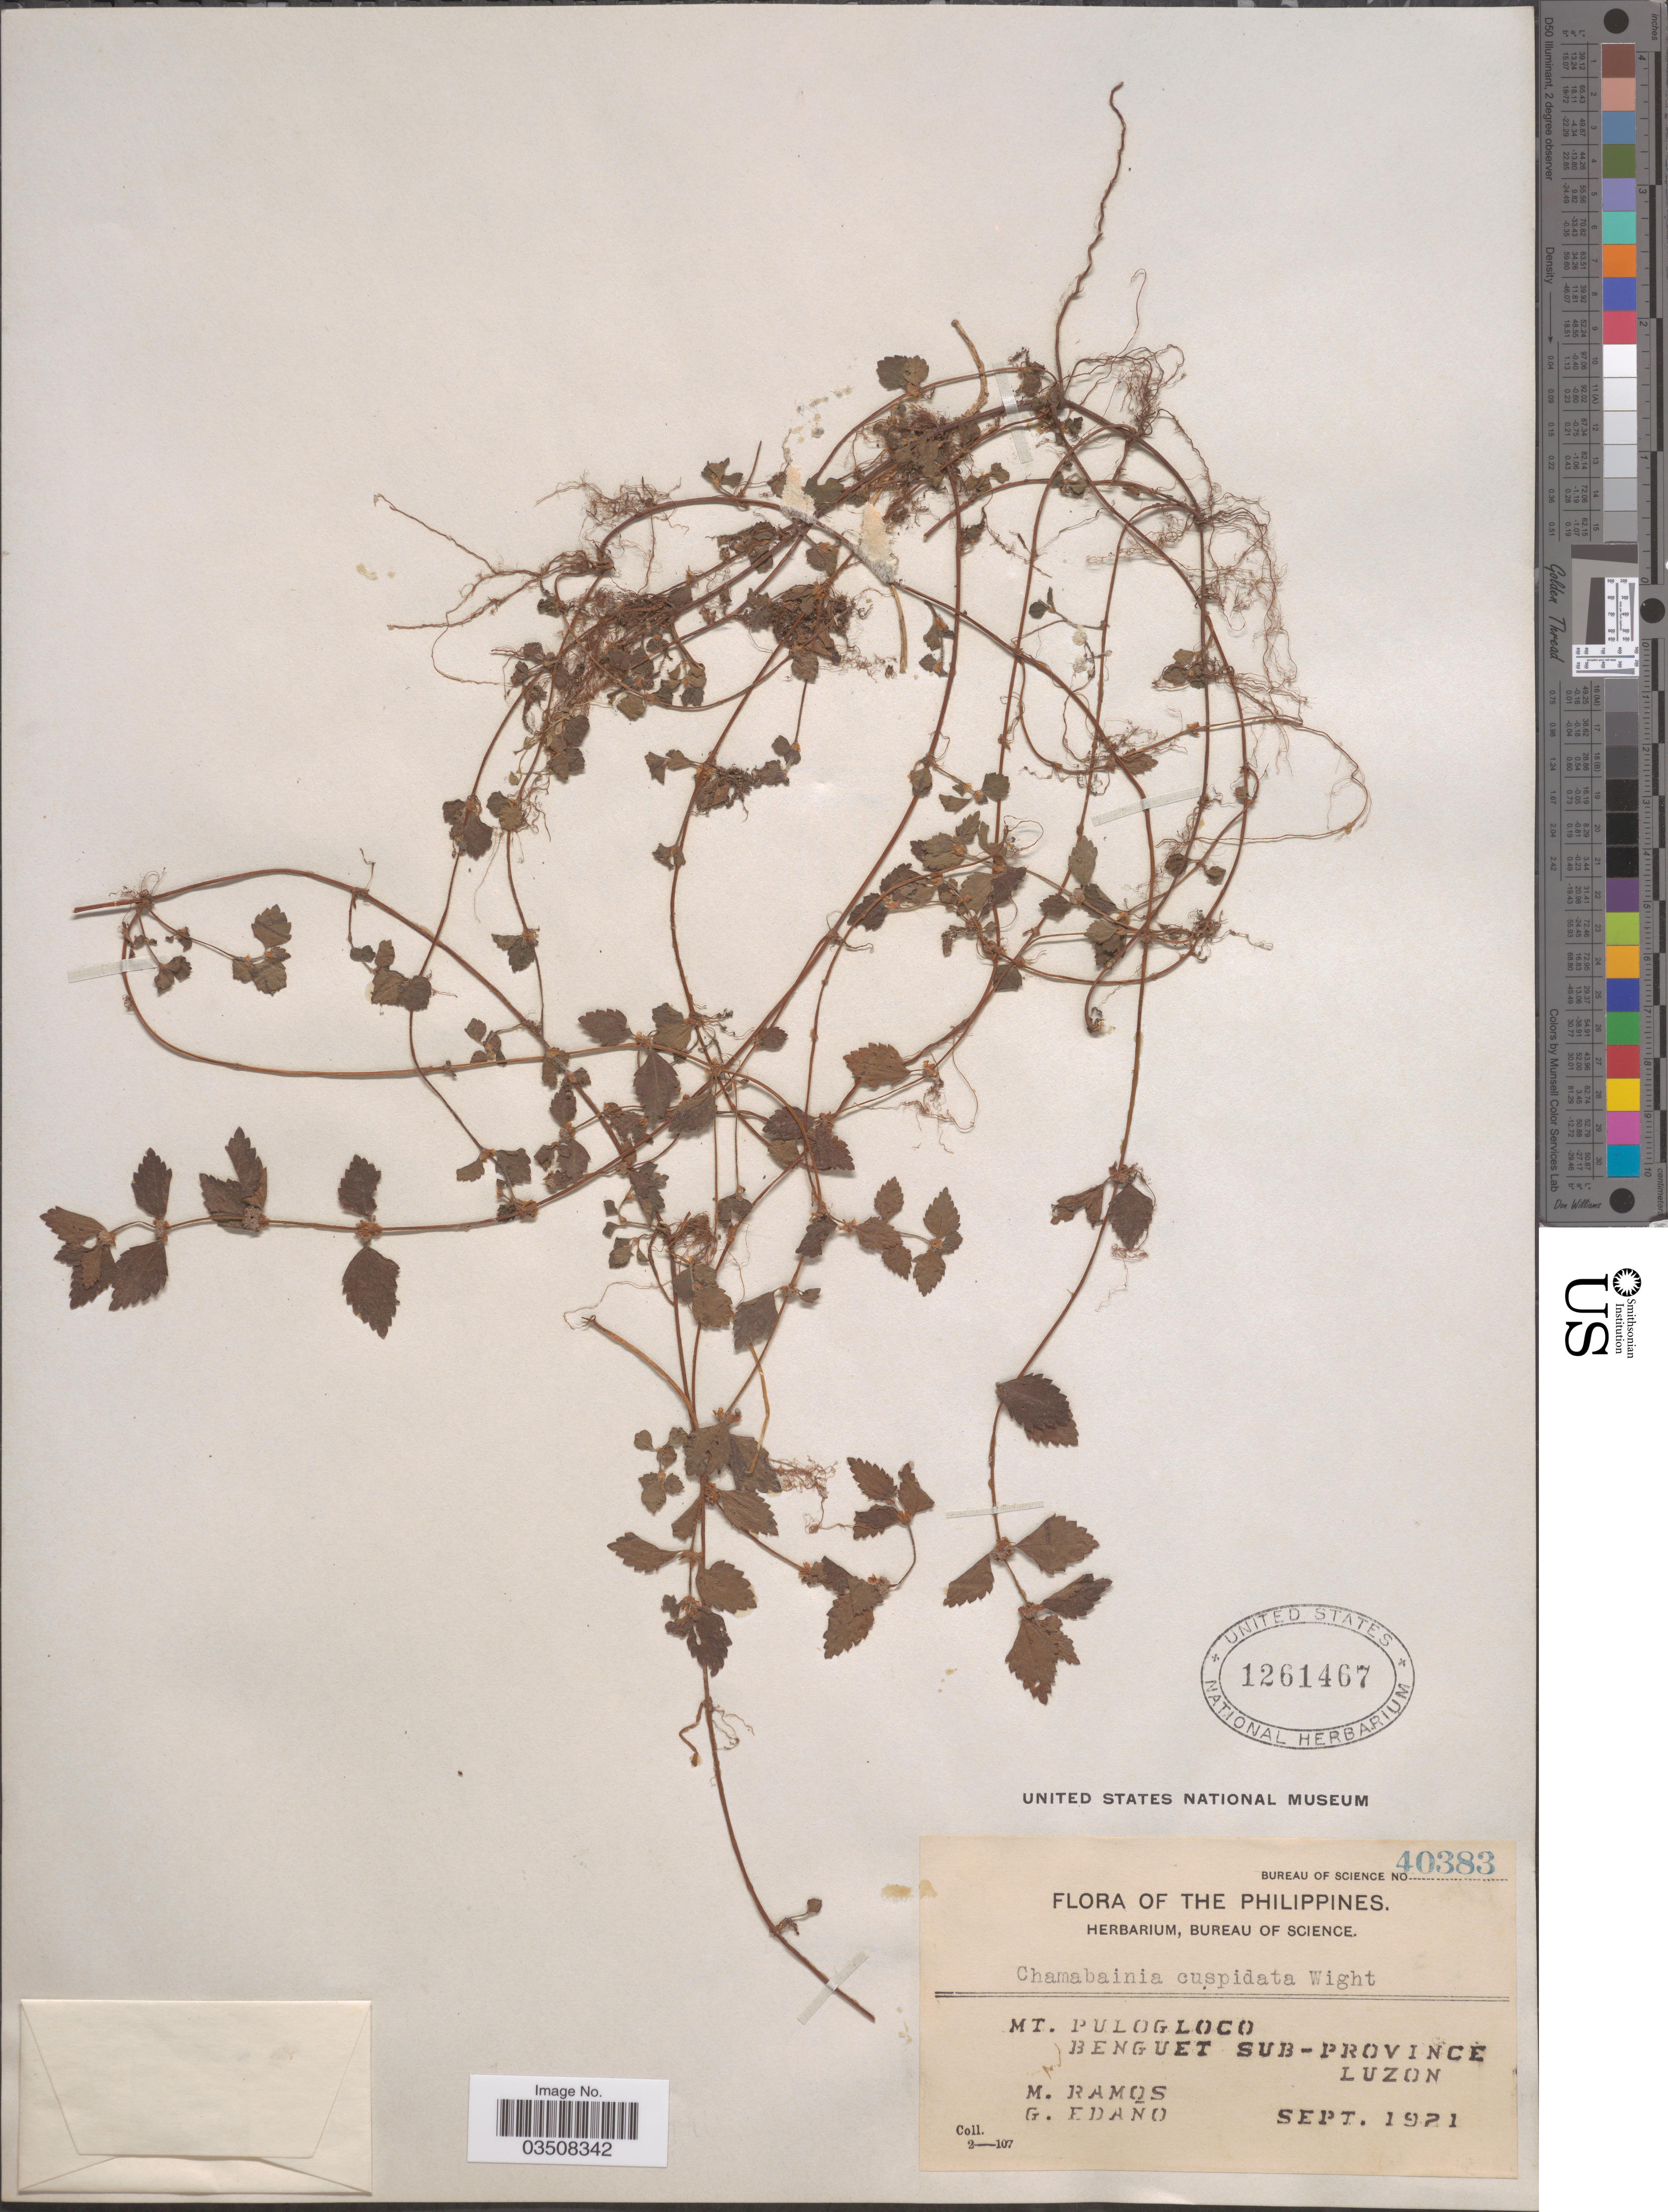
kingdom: Plantae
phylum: Tracheophyta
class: Magnoliopsida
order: Rosales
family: Urticaceae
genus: Chamabainia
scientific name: Chamabainia cuspidata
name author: Wight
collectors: M. Ramos & G. E. Edaño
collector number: Bureau of Science 40383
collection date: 1921-09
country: Philippines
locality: Mt. Pulogloco, Benguet Sub-Province, Luzon.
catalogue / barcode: US 1261467